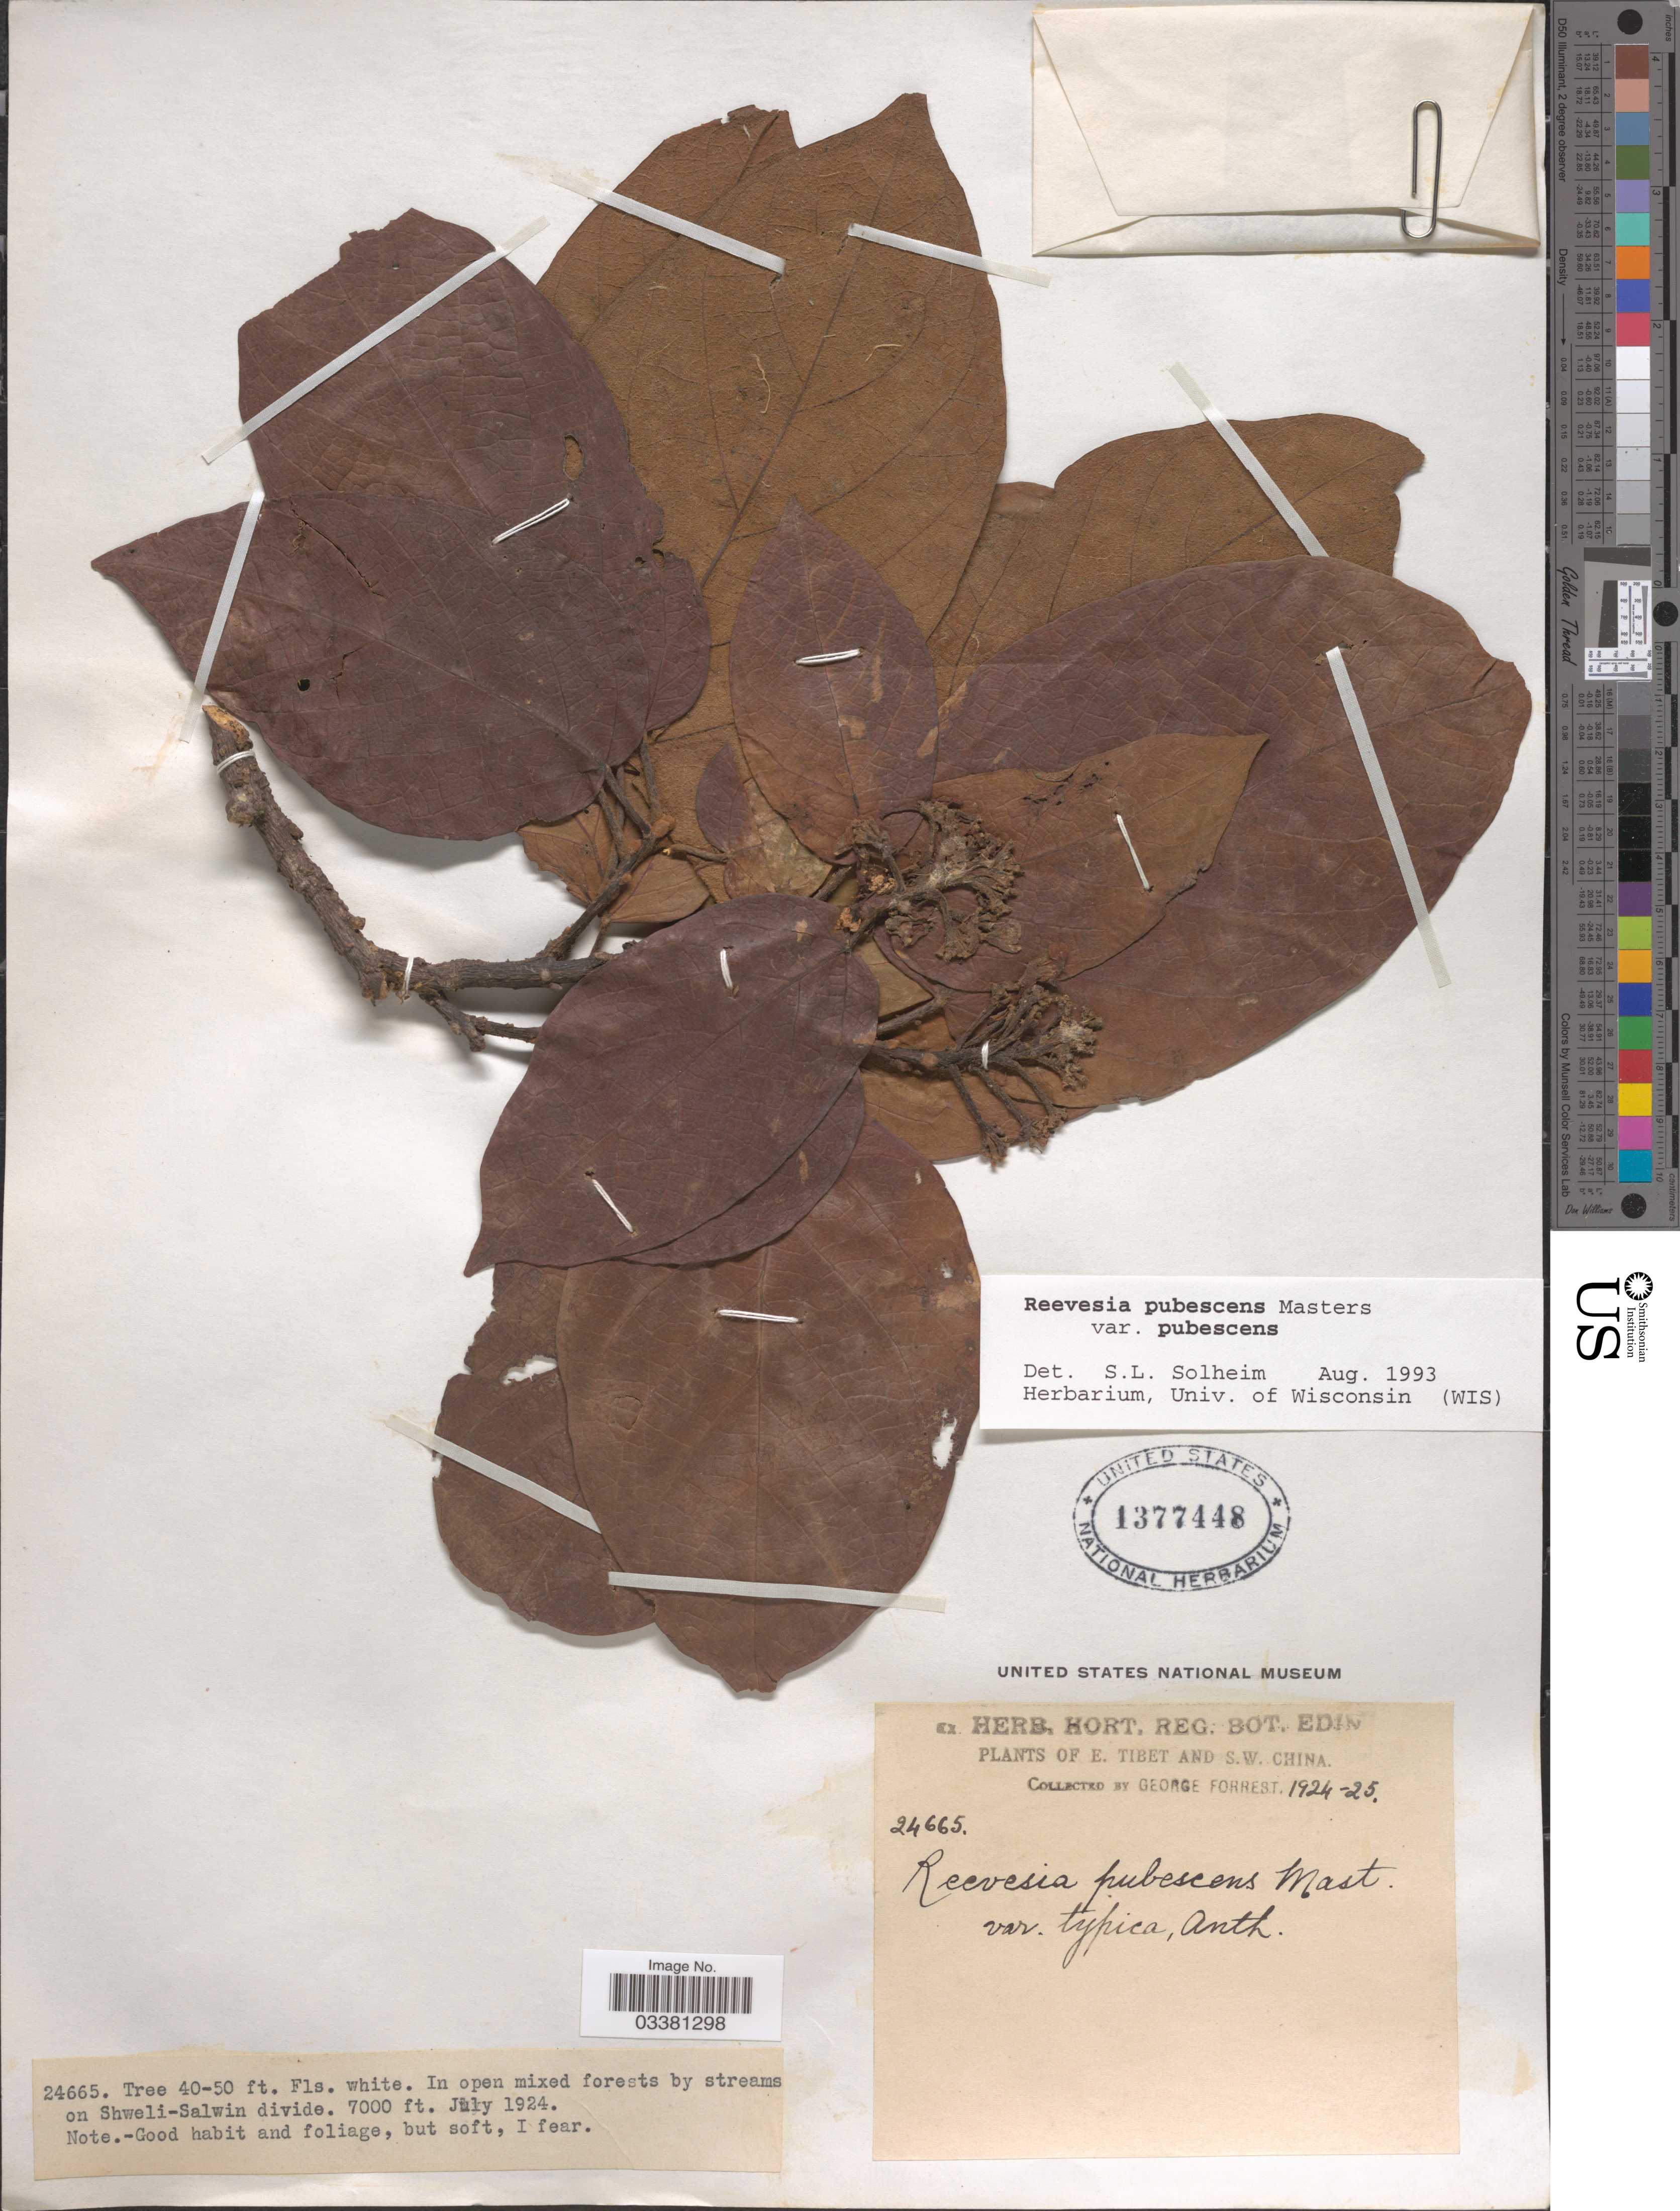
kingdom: Plantae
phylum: Tracheophyta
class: Magnoliopsida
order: Malvales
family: Malvaceae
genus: Reevesia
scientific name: Reevesia pubescens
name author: Mast.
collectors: G. Forrest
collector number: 24665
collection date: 1924-07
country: China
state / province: Xizang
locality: E. Tibet and S.W. China. In open mixed forests by streams on Shweli-Salwin divide.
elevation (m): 2134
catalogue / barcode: US 1377448